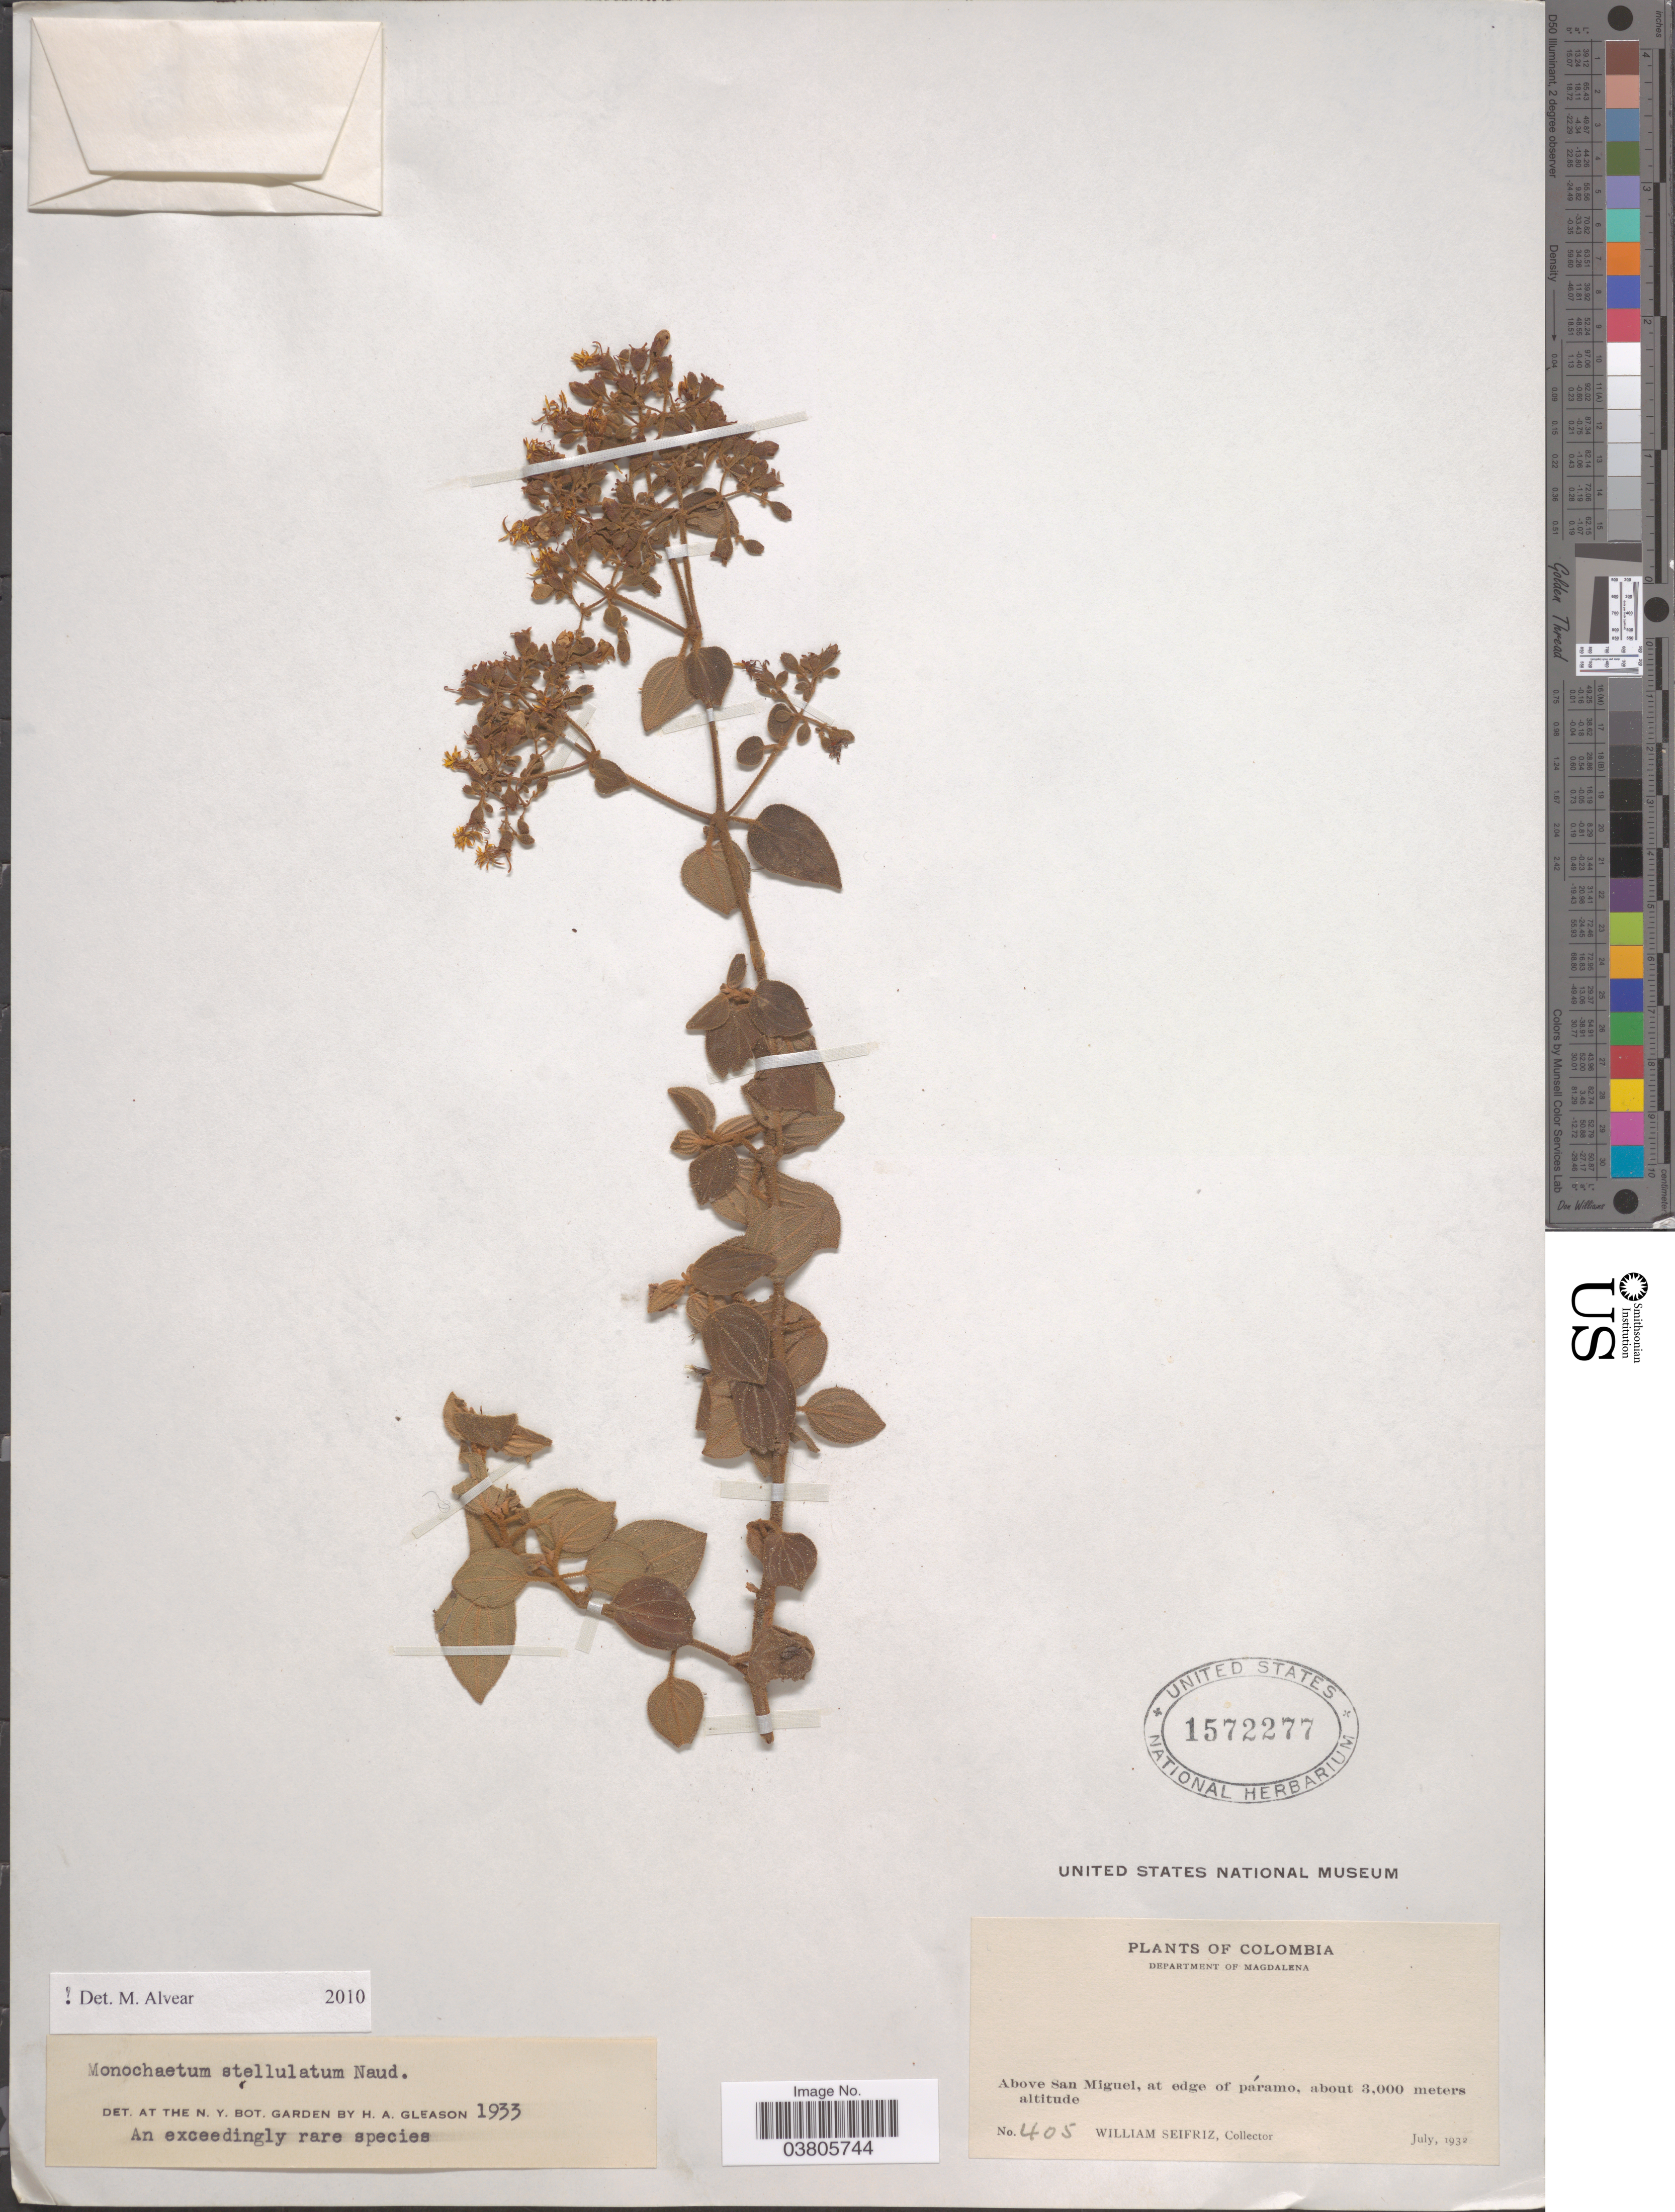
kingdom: Plantae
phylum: Tracheophyta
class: Magnoliopsida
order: Myrtales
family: Melastomataceae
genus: Monochaetum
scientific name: Monochaetum stellulatum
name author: Naudin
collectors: W. Seifriz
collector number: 405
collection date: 1932-07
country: Colombia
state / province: Magdalena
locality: Department of Magdalena. Above San Miguel, at edge of páramo.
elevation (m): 3000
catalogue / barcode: US 1572277